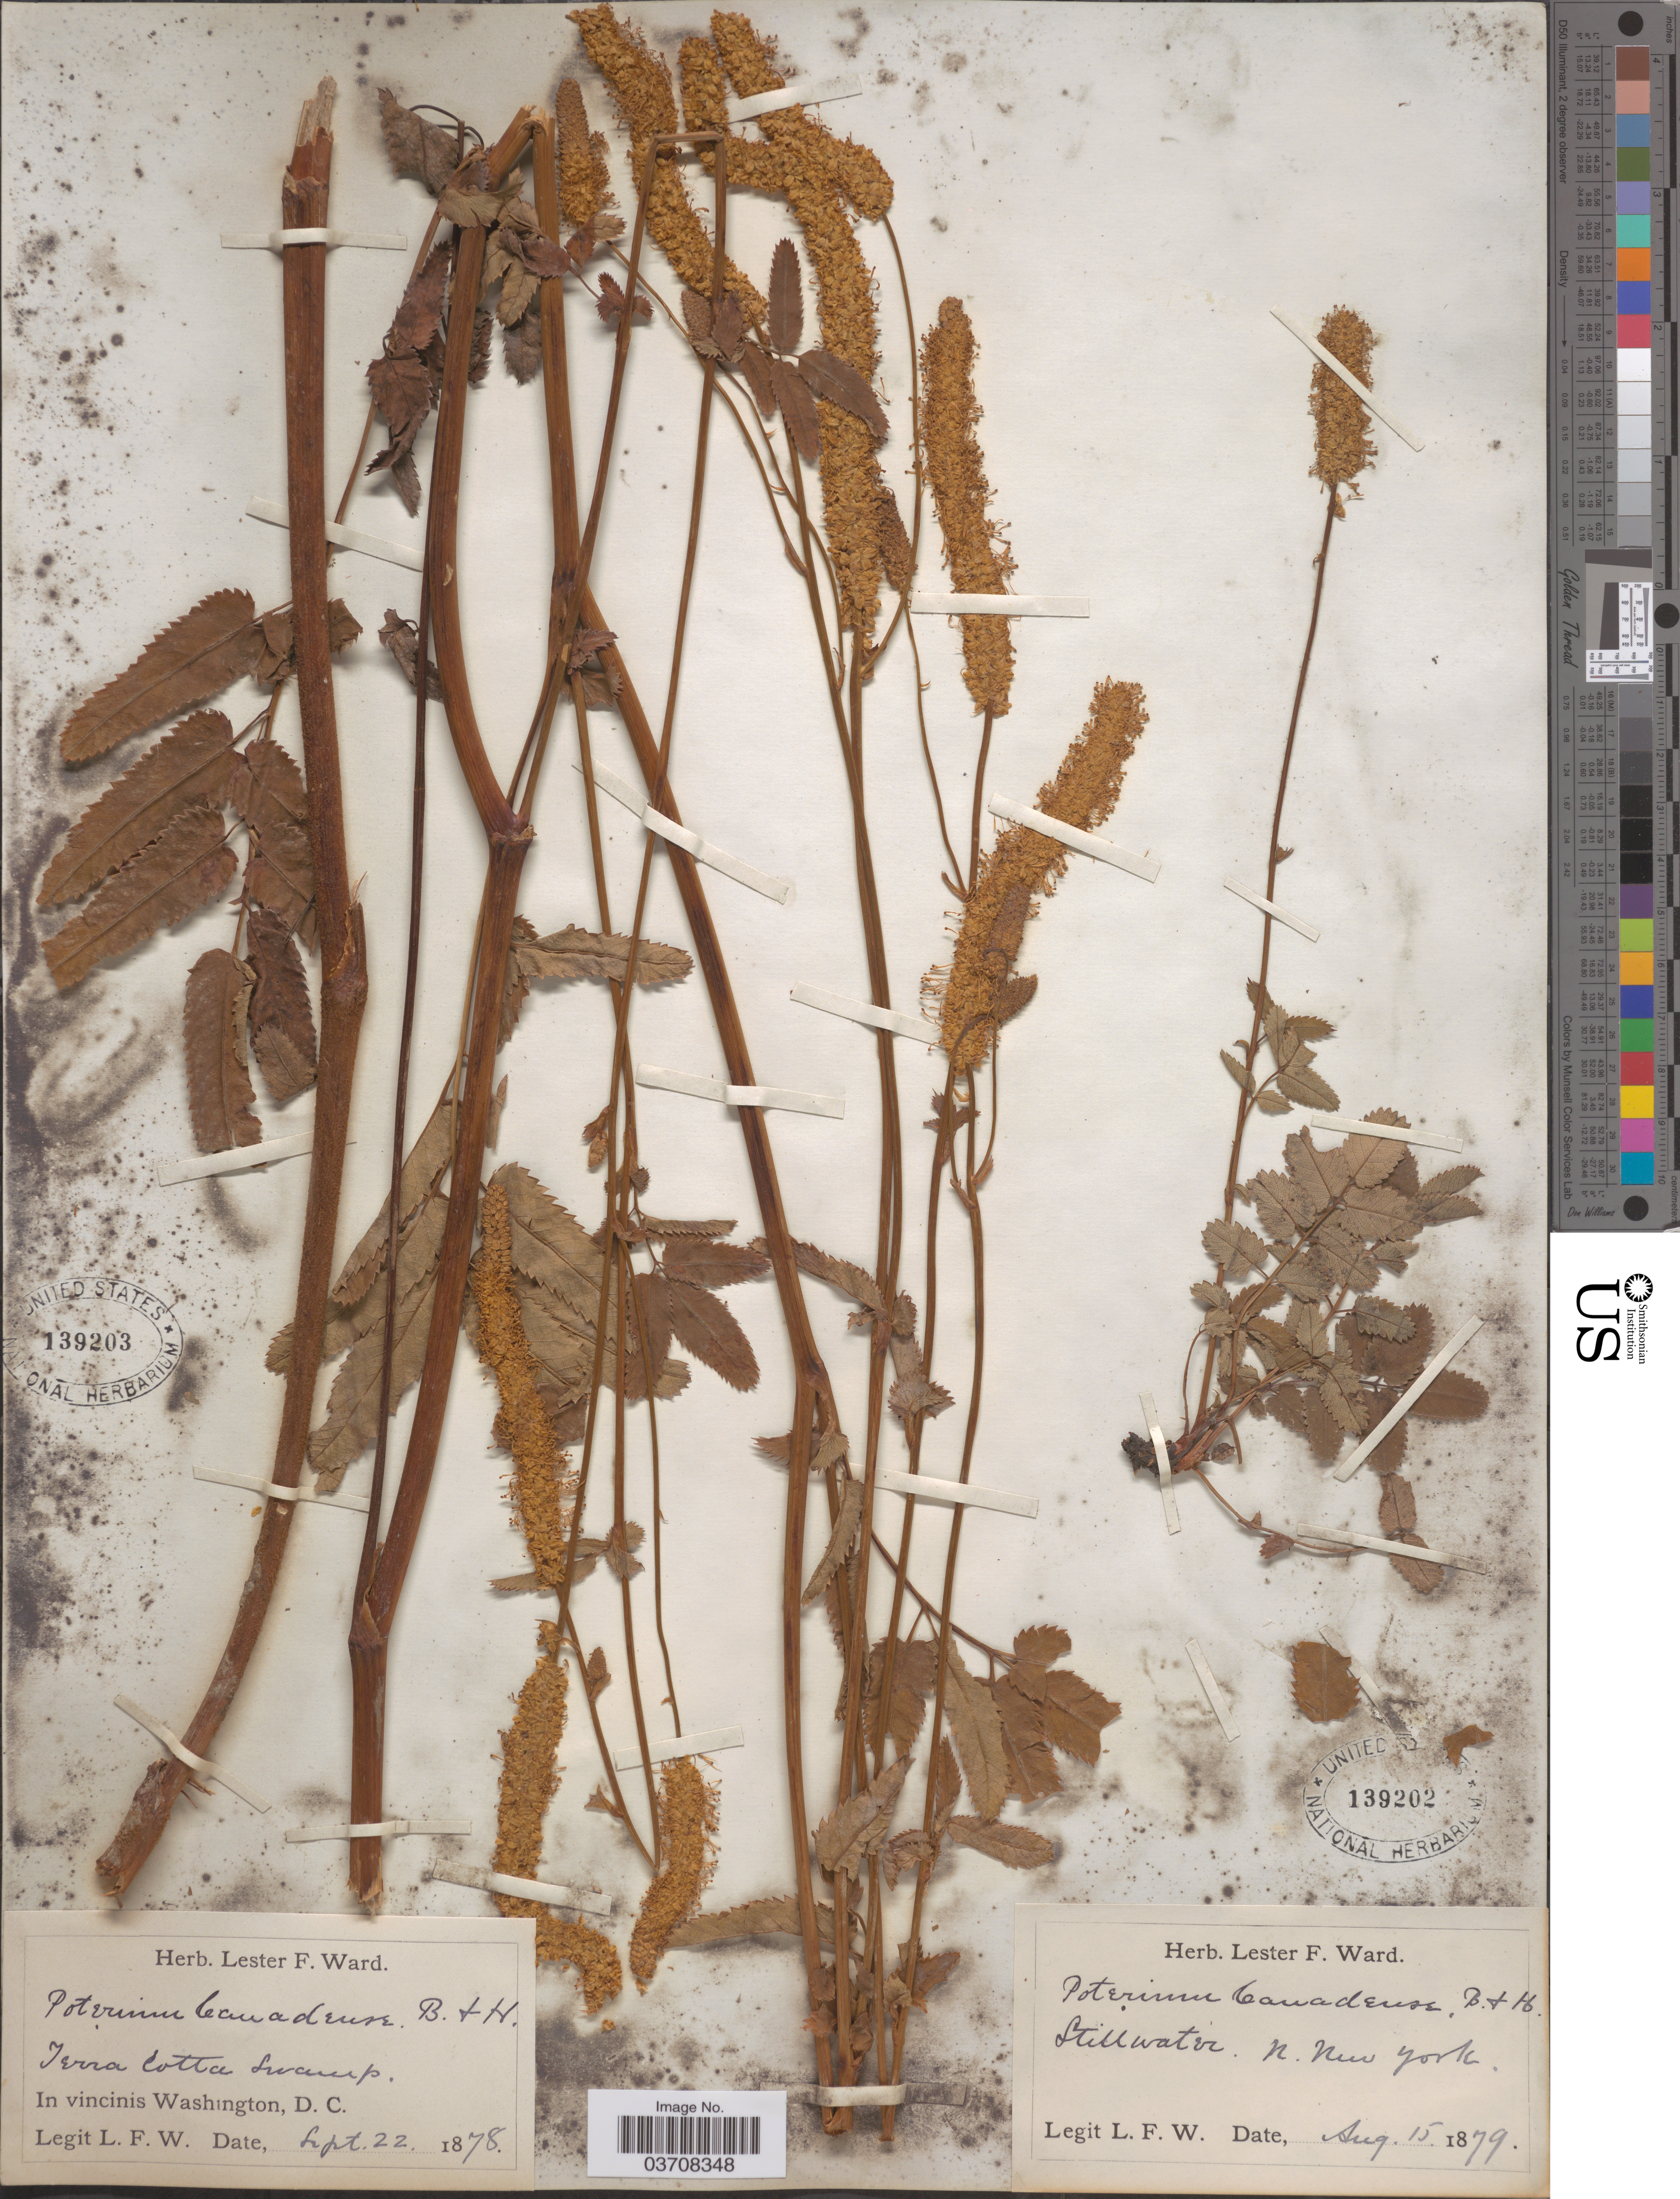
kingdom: Plantae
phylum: Tracheophyta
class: Magnoliopsida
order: Rosales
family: Rosaceae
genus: Sanguisorba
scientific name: Sanguisorba canadensis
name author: L.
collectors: L. F. Ward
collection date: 1879-08-15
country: United States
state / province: New York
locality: Stillwater. N. New York.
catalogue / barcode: US 139202